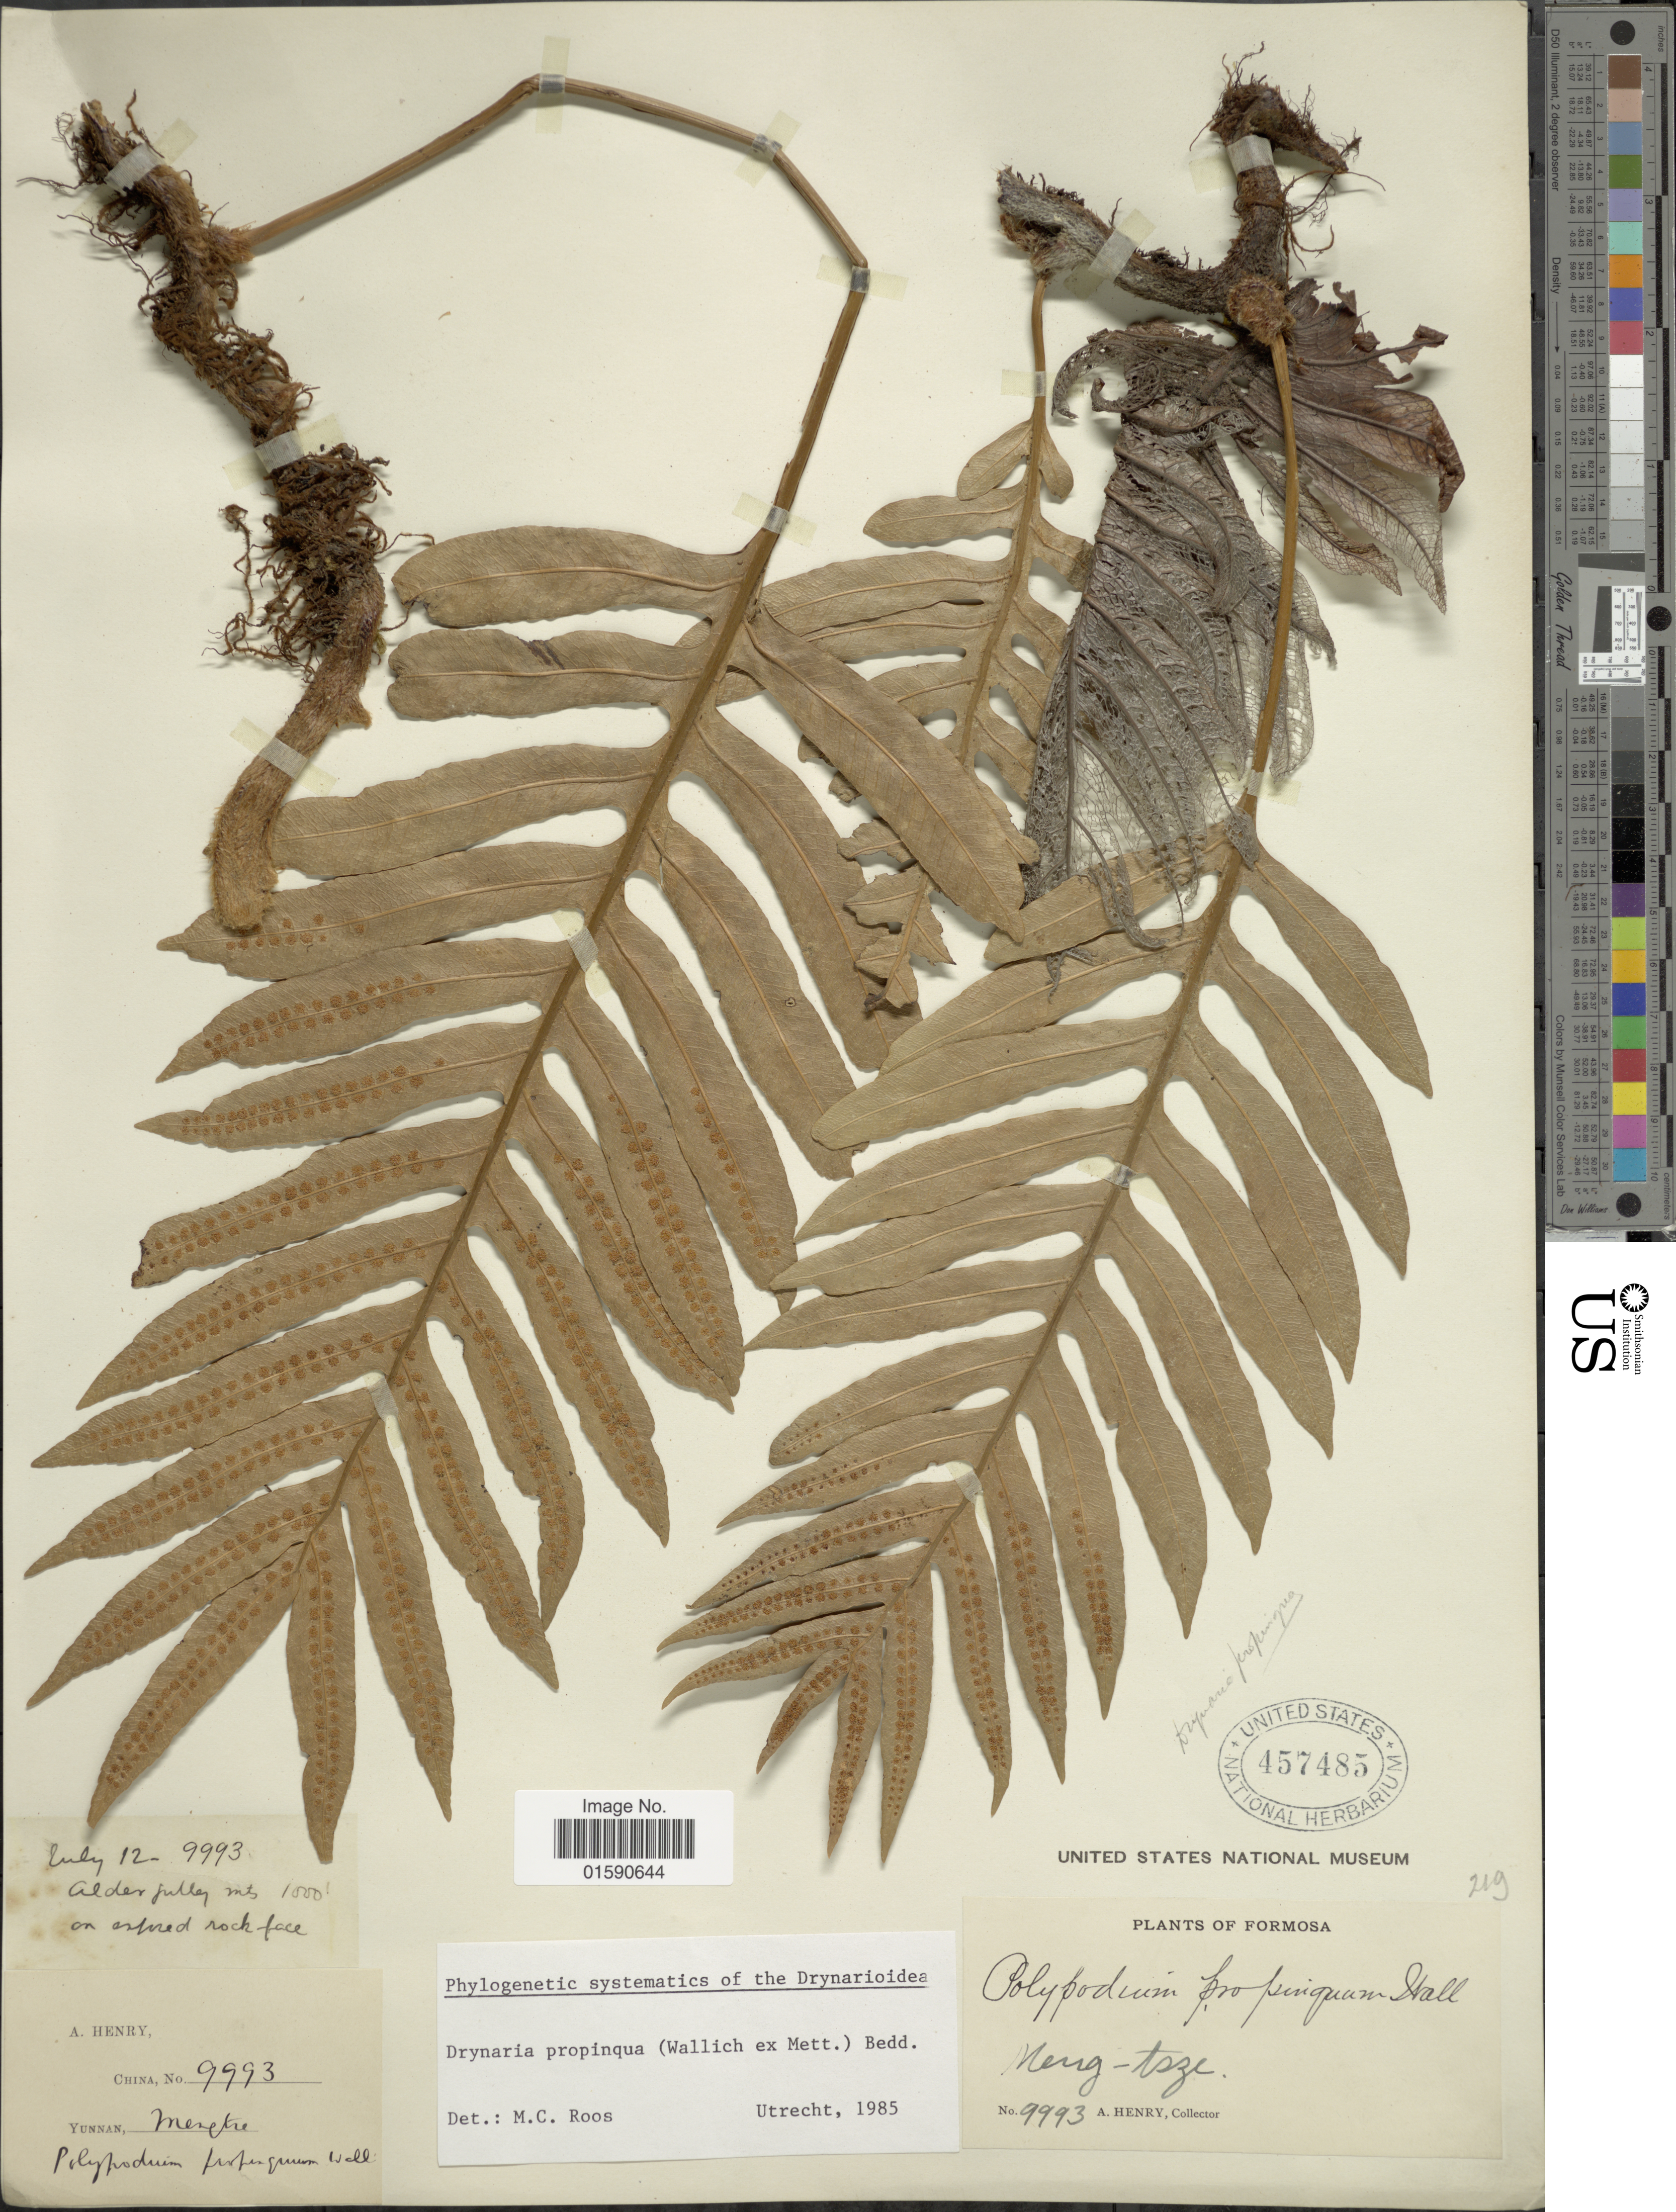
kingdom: Plantae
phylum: Tracheophyta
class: Polypodiopsida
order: Polypodiales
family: Polypodiaceae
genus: Drynaria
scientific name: Drynaria propinqua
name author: (Wall. ex Mett.) J. Sm.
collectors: A. Henry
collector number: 9993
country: China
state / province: Yunnan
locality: Mengtze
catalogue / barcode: US 457485